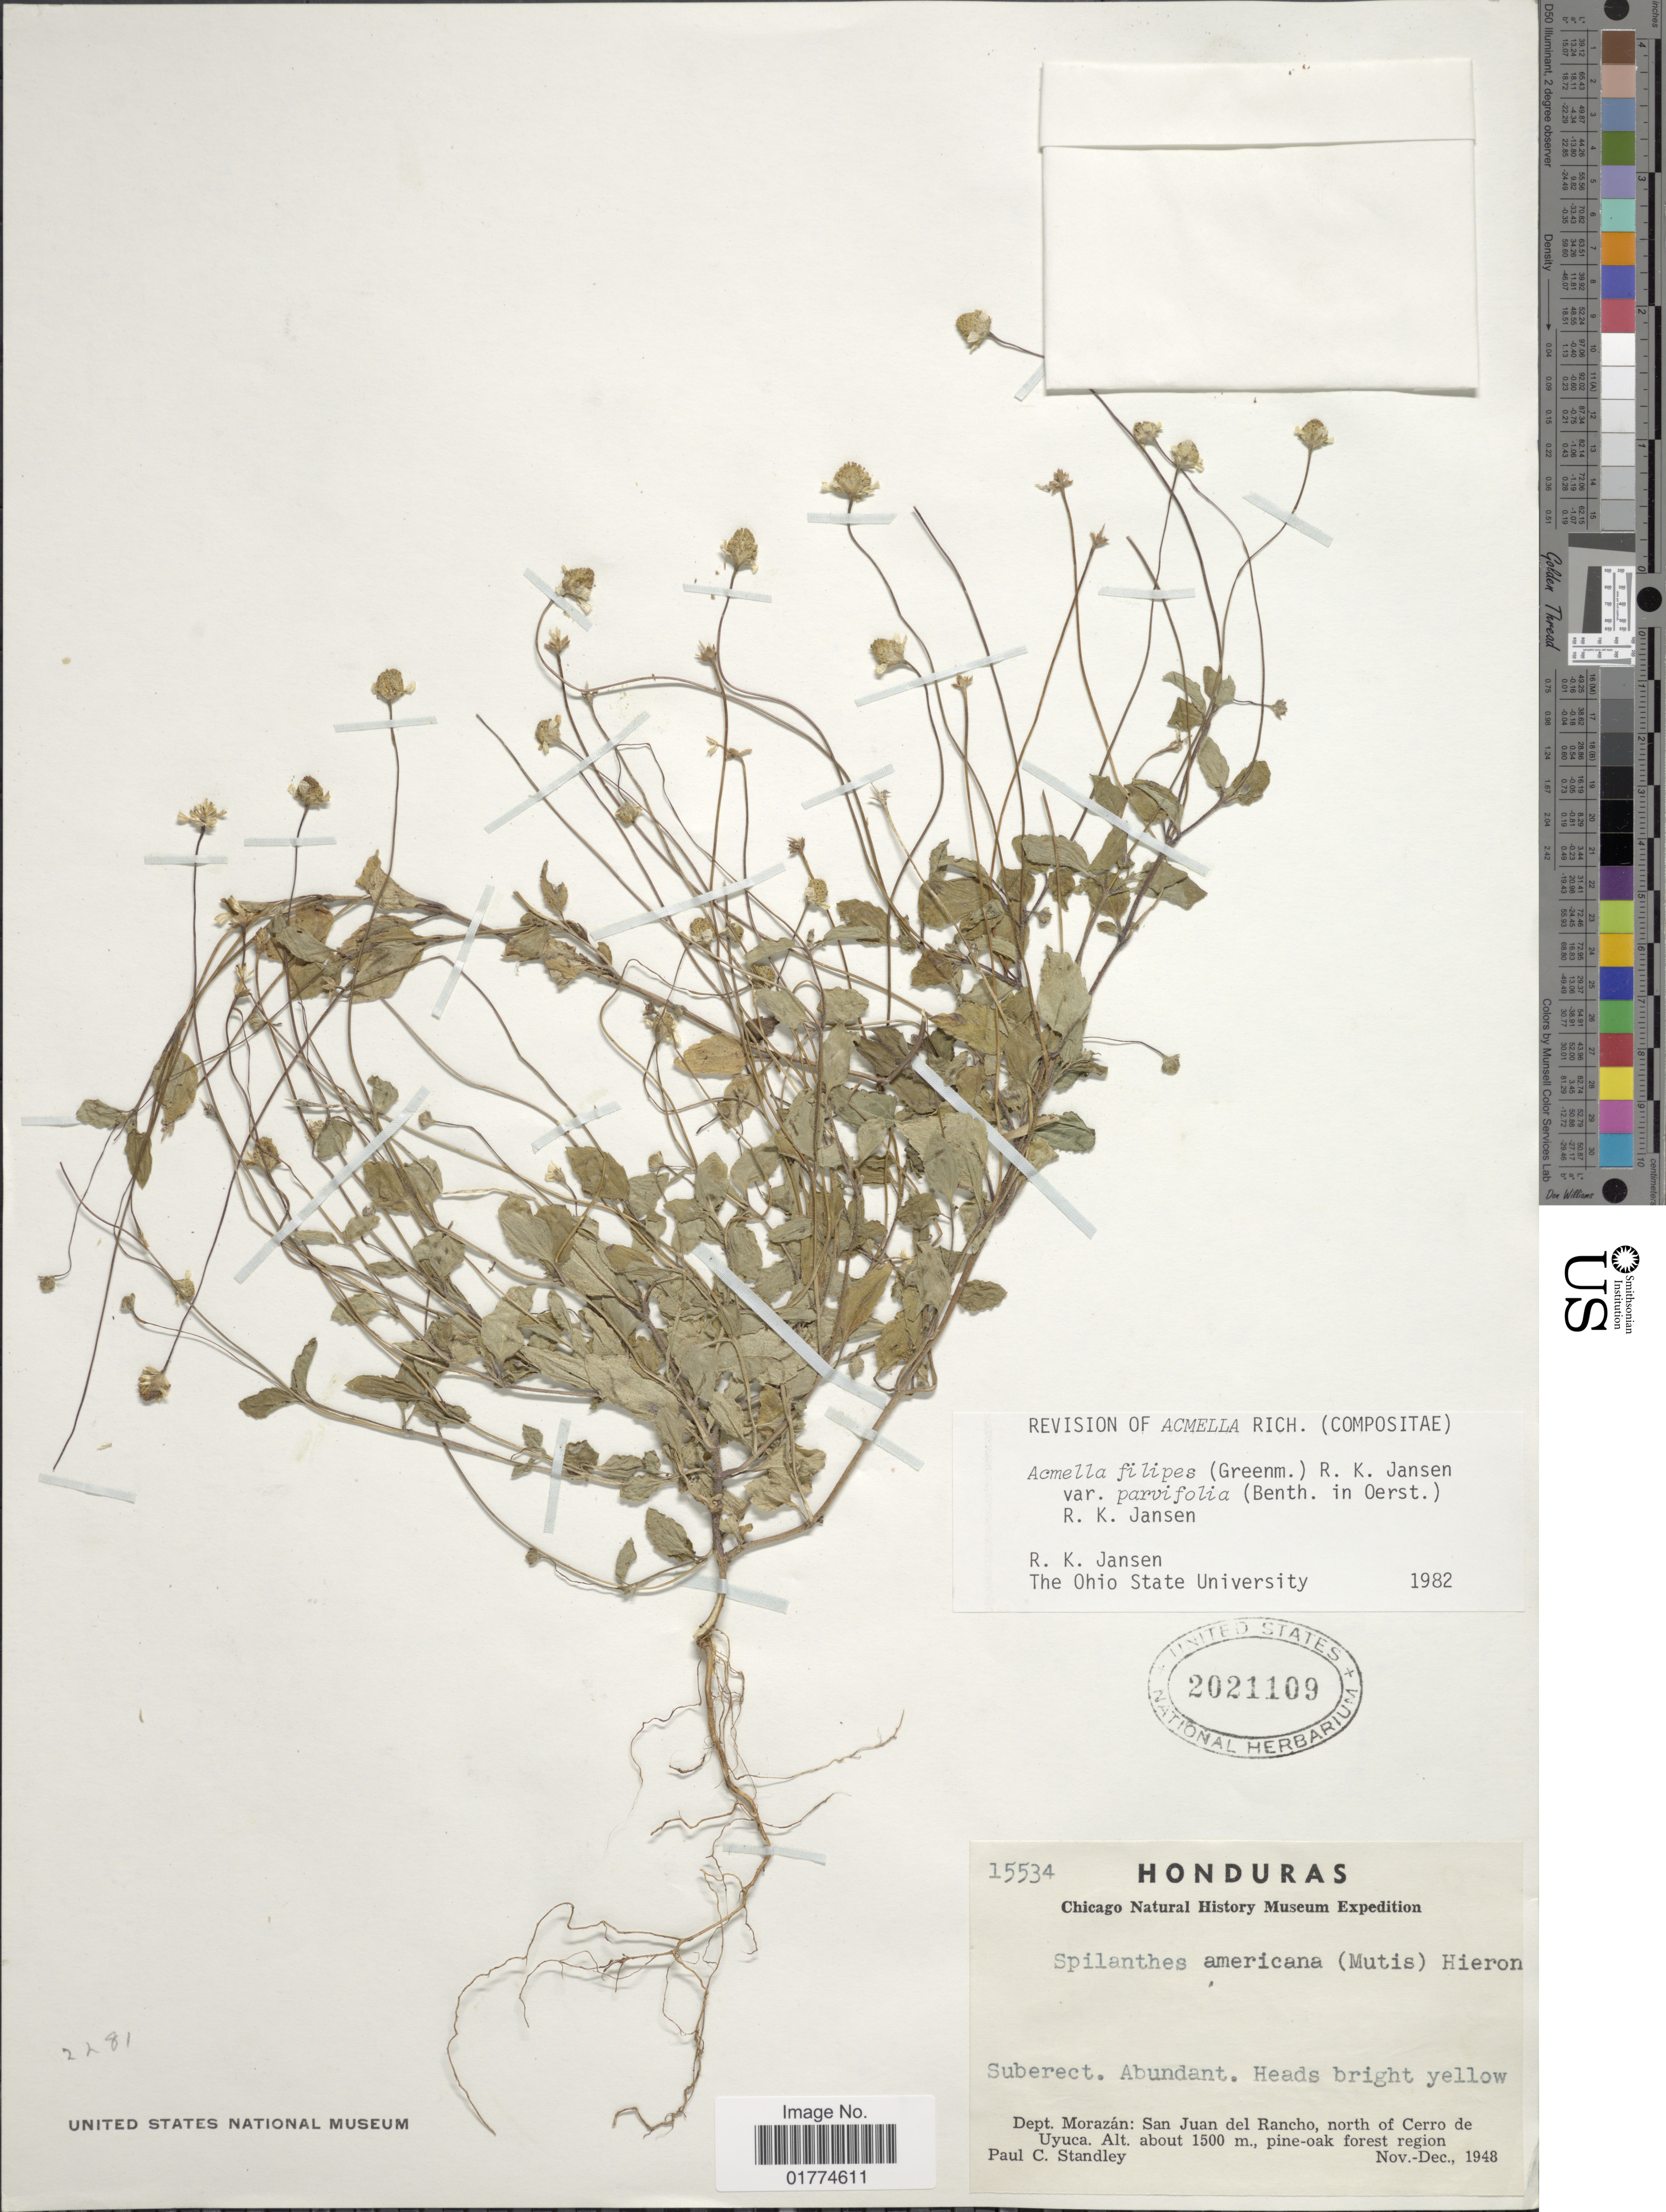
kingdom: Plantae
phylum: Tracheophyta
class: Magnoliopsida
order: Asterales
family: Asteraceae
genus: Acmella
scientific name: Acmella filipes var. parvifolia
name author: (Greenm.) R.K. Jansen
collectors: P. C. Standley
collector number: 15534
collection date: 1948-11/1948-12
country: Honduras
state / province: Fco. Morazán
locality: Dept. Morazán: San Juan del Rancho, north of Cerro de Uyuca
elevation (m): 1500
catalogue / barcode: US 2021109